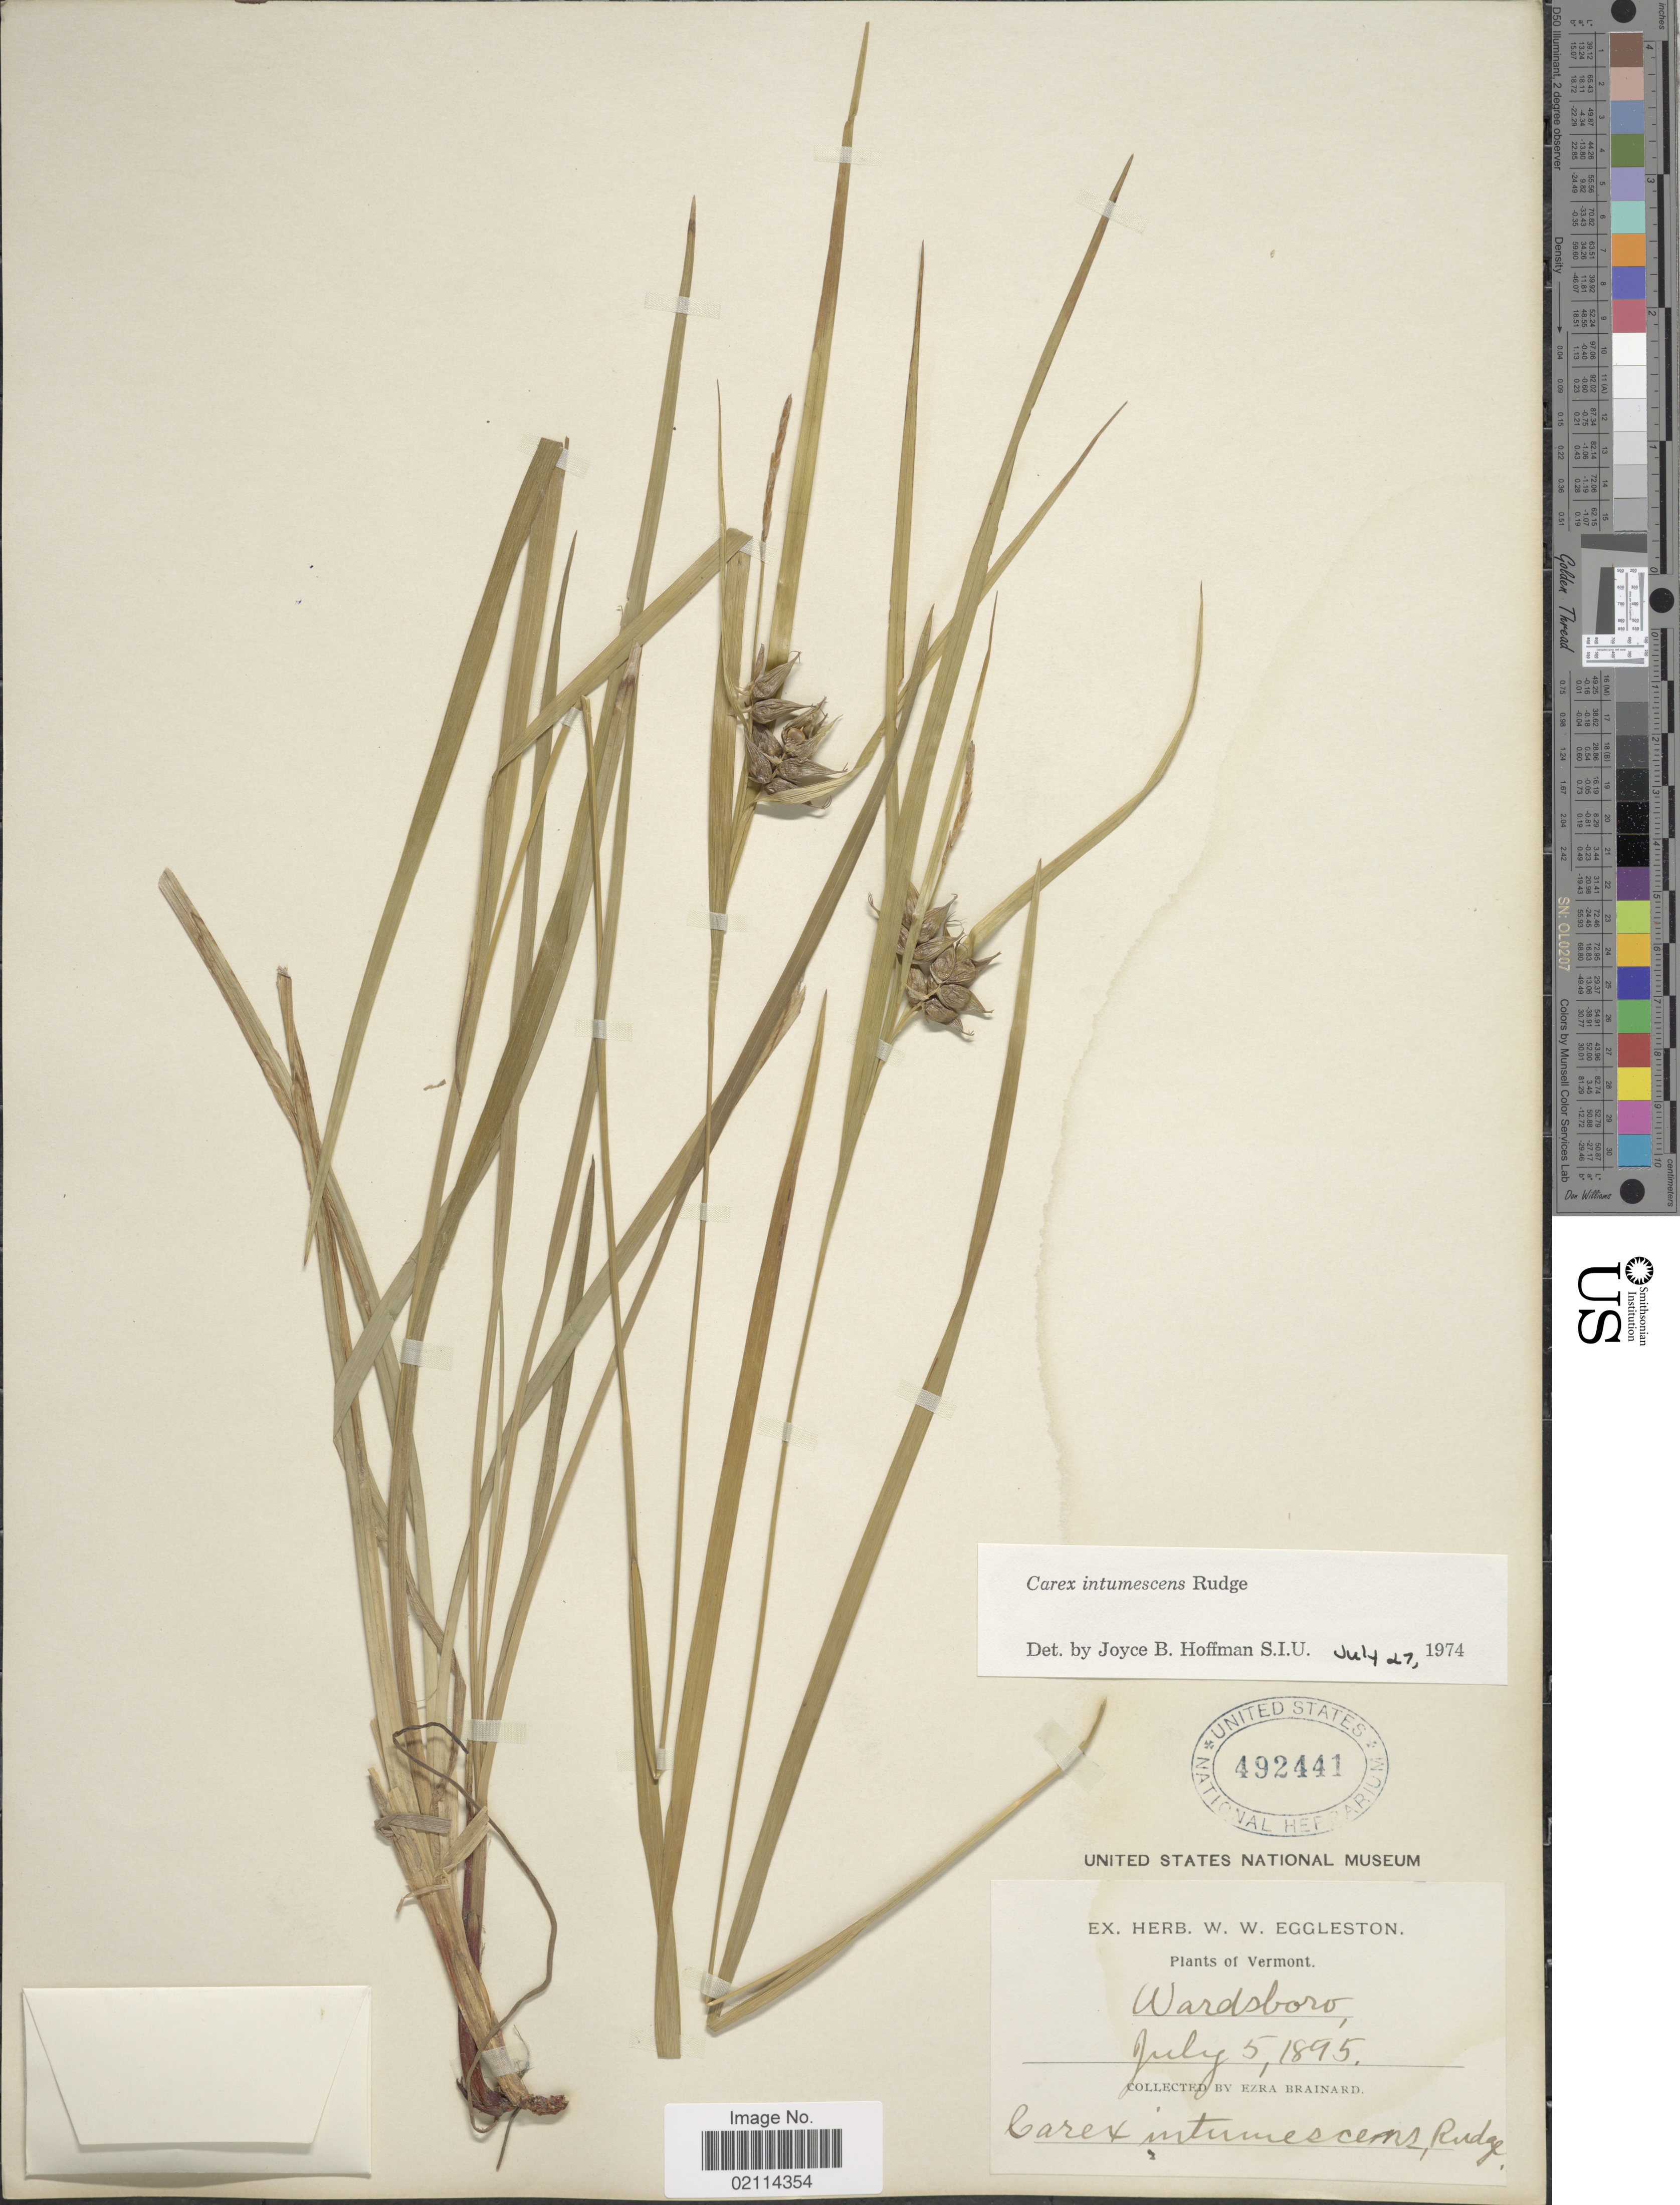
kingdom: Plantae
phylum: Tracheophyta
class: Liliopsida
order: Poales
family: Cyperaceae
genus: Carex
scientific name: Carex intumescens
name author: Rudge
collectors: E. Brainard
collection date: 1895-07-05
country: United States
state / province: Vermont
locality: Wardsboro.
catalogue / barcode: US 492441